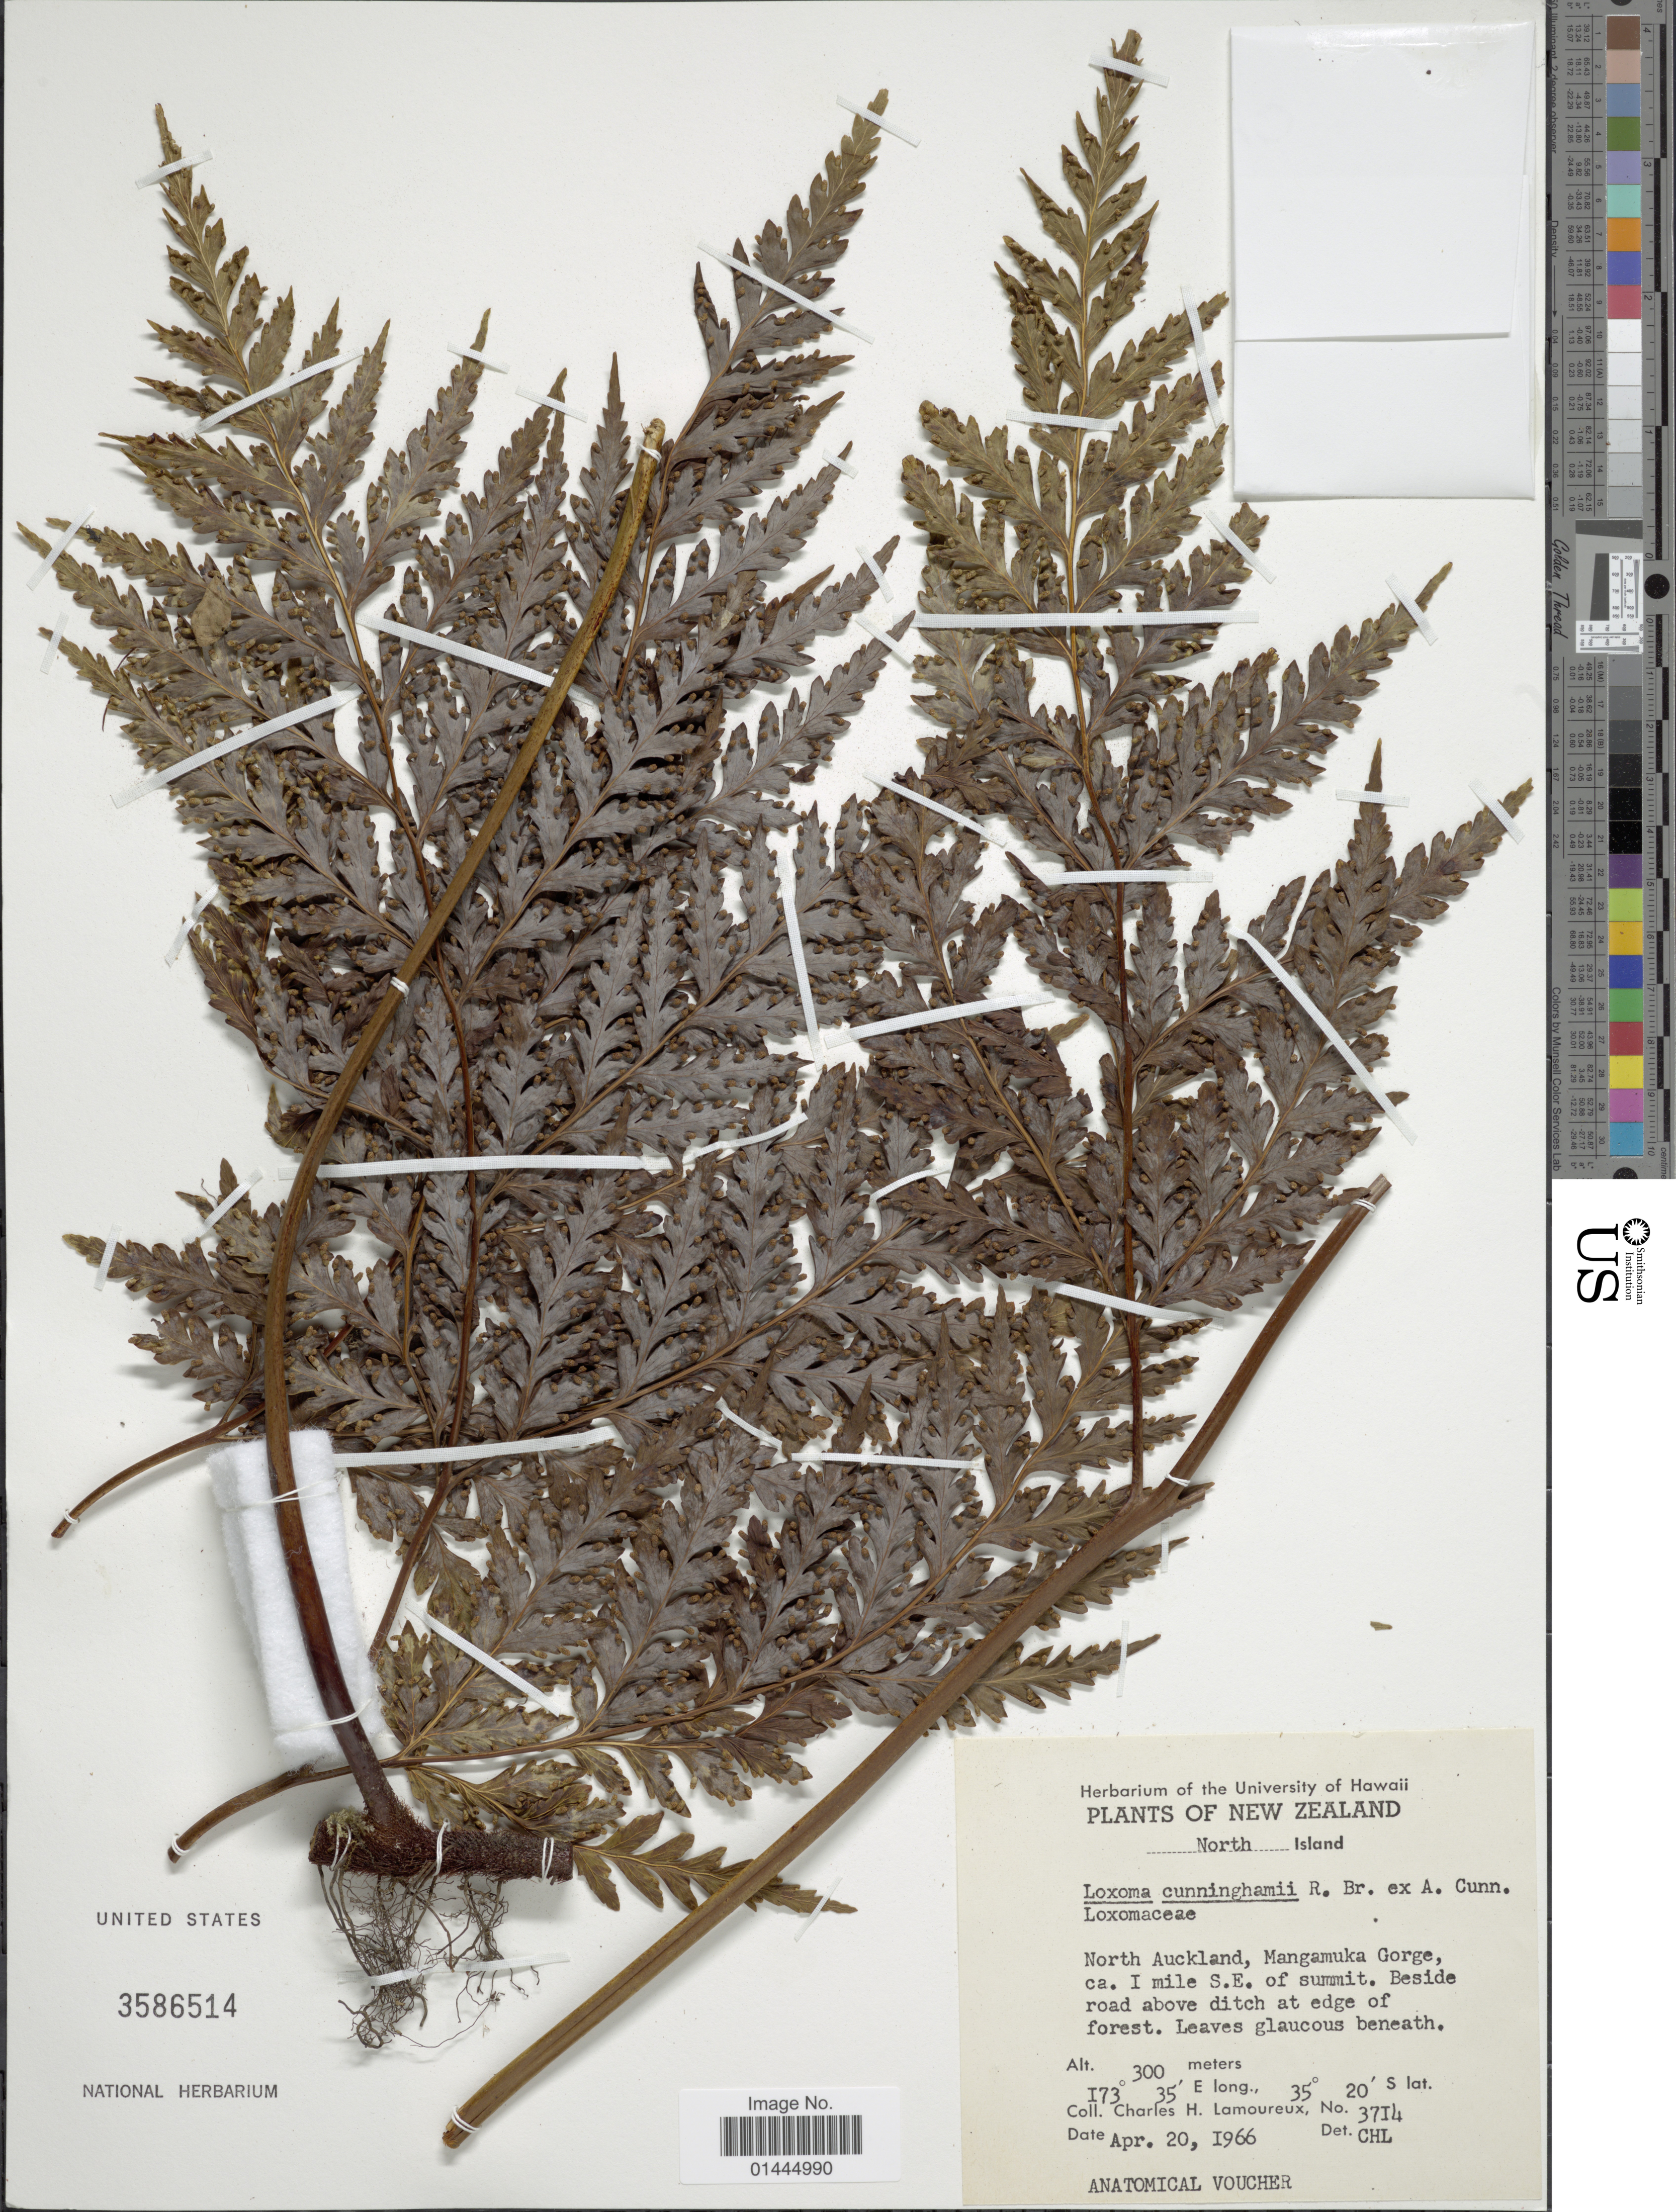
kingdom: Plantae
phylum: Tracheophyta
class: Polypodiopsida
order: Cyatheales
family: Loxsomataceae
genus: Loxsoma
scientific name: Loxsoma cunninghamii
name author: R. Br.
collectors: C. H. Lamoureux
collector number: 3714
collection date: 1966-04-20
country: New Zealand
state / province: Auckland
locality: North Island, North Auckland, Mangamuka Gorge, ca. 1 mile S.E. of summit, beside road above ditch at edge of forest.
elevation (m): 300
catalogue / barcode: US 3586514